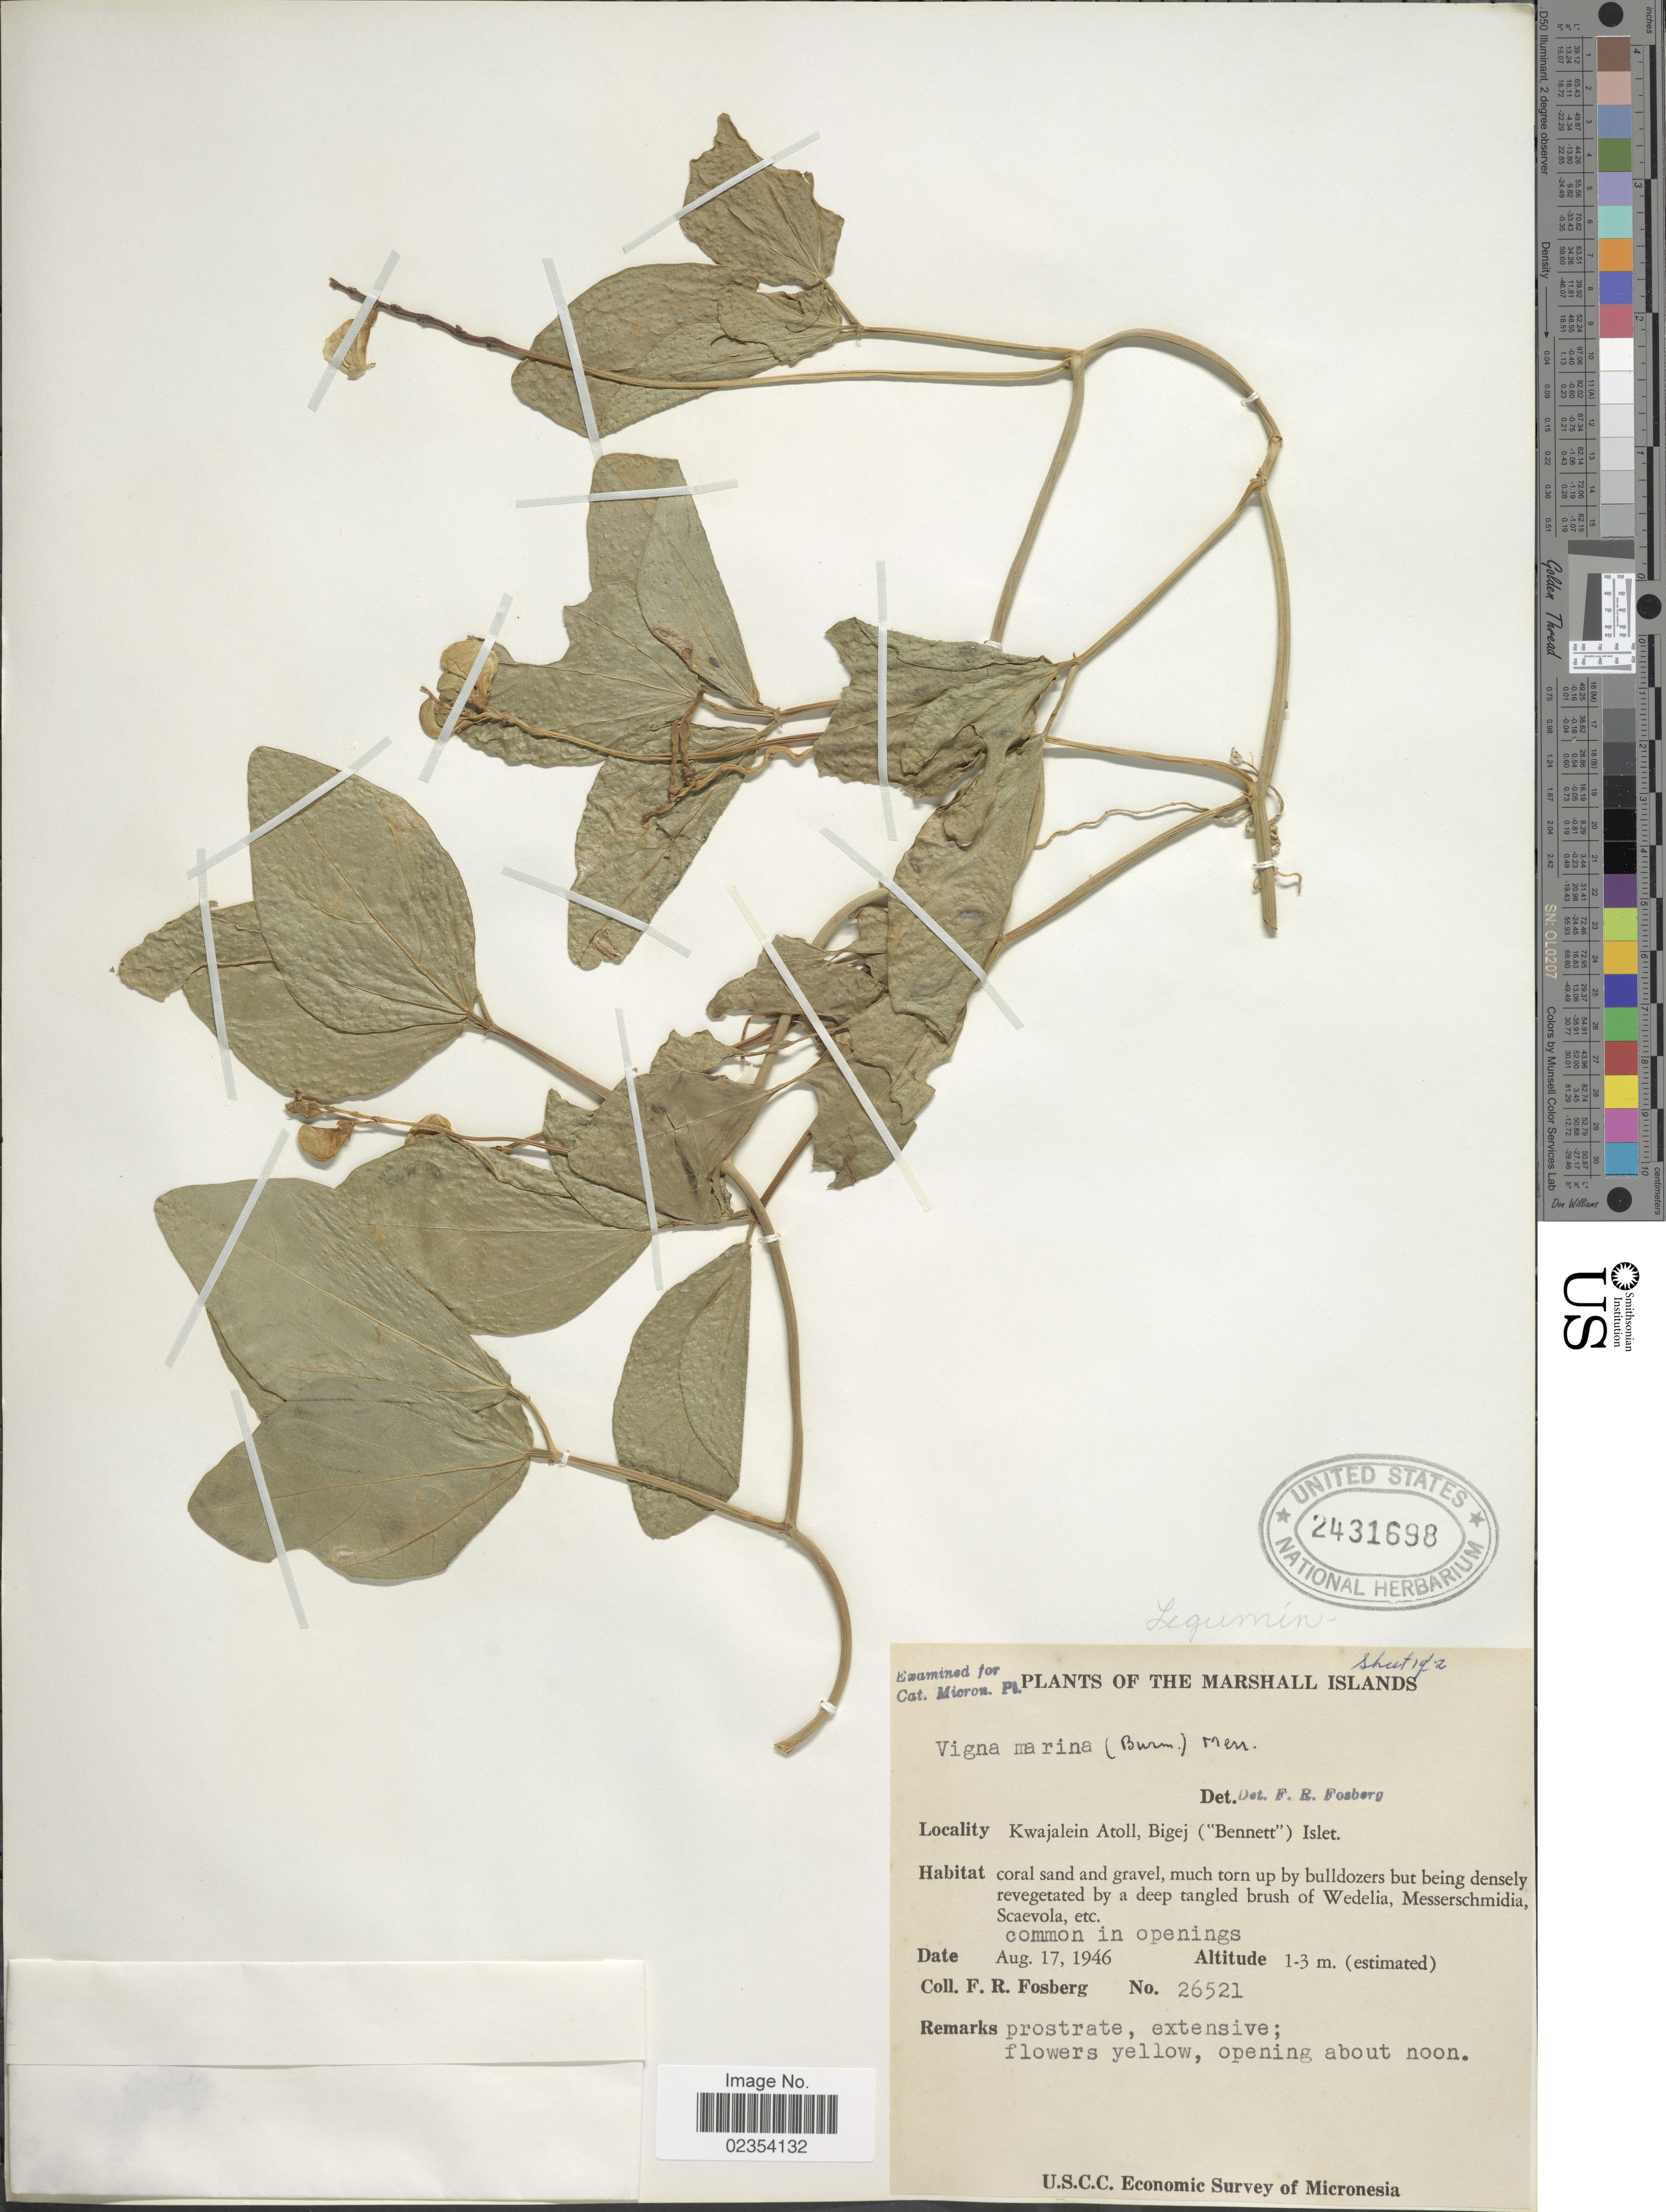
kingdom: Plantae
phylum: Tracheophyta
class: Magnoliopsida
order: Fabales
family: Fabaceae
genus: Vigna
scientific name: Vigna marina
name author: (Burm.) Merr.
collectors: F. R. Fosberg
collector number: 26521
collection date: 1946-08-17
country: Marshall Islands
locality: Kwajalein Atoll, Bigej ("Bennett") Islet, common in openings.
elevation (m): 1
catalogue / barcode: US 2431698